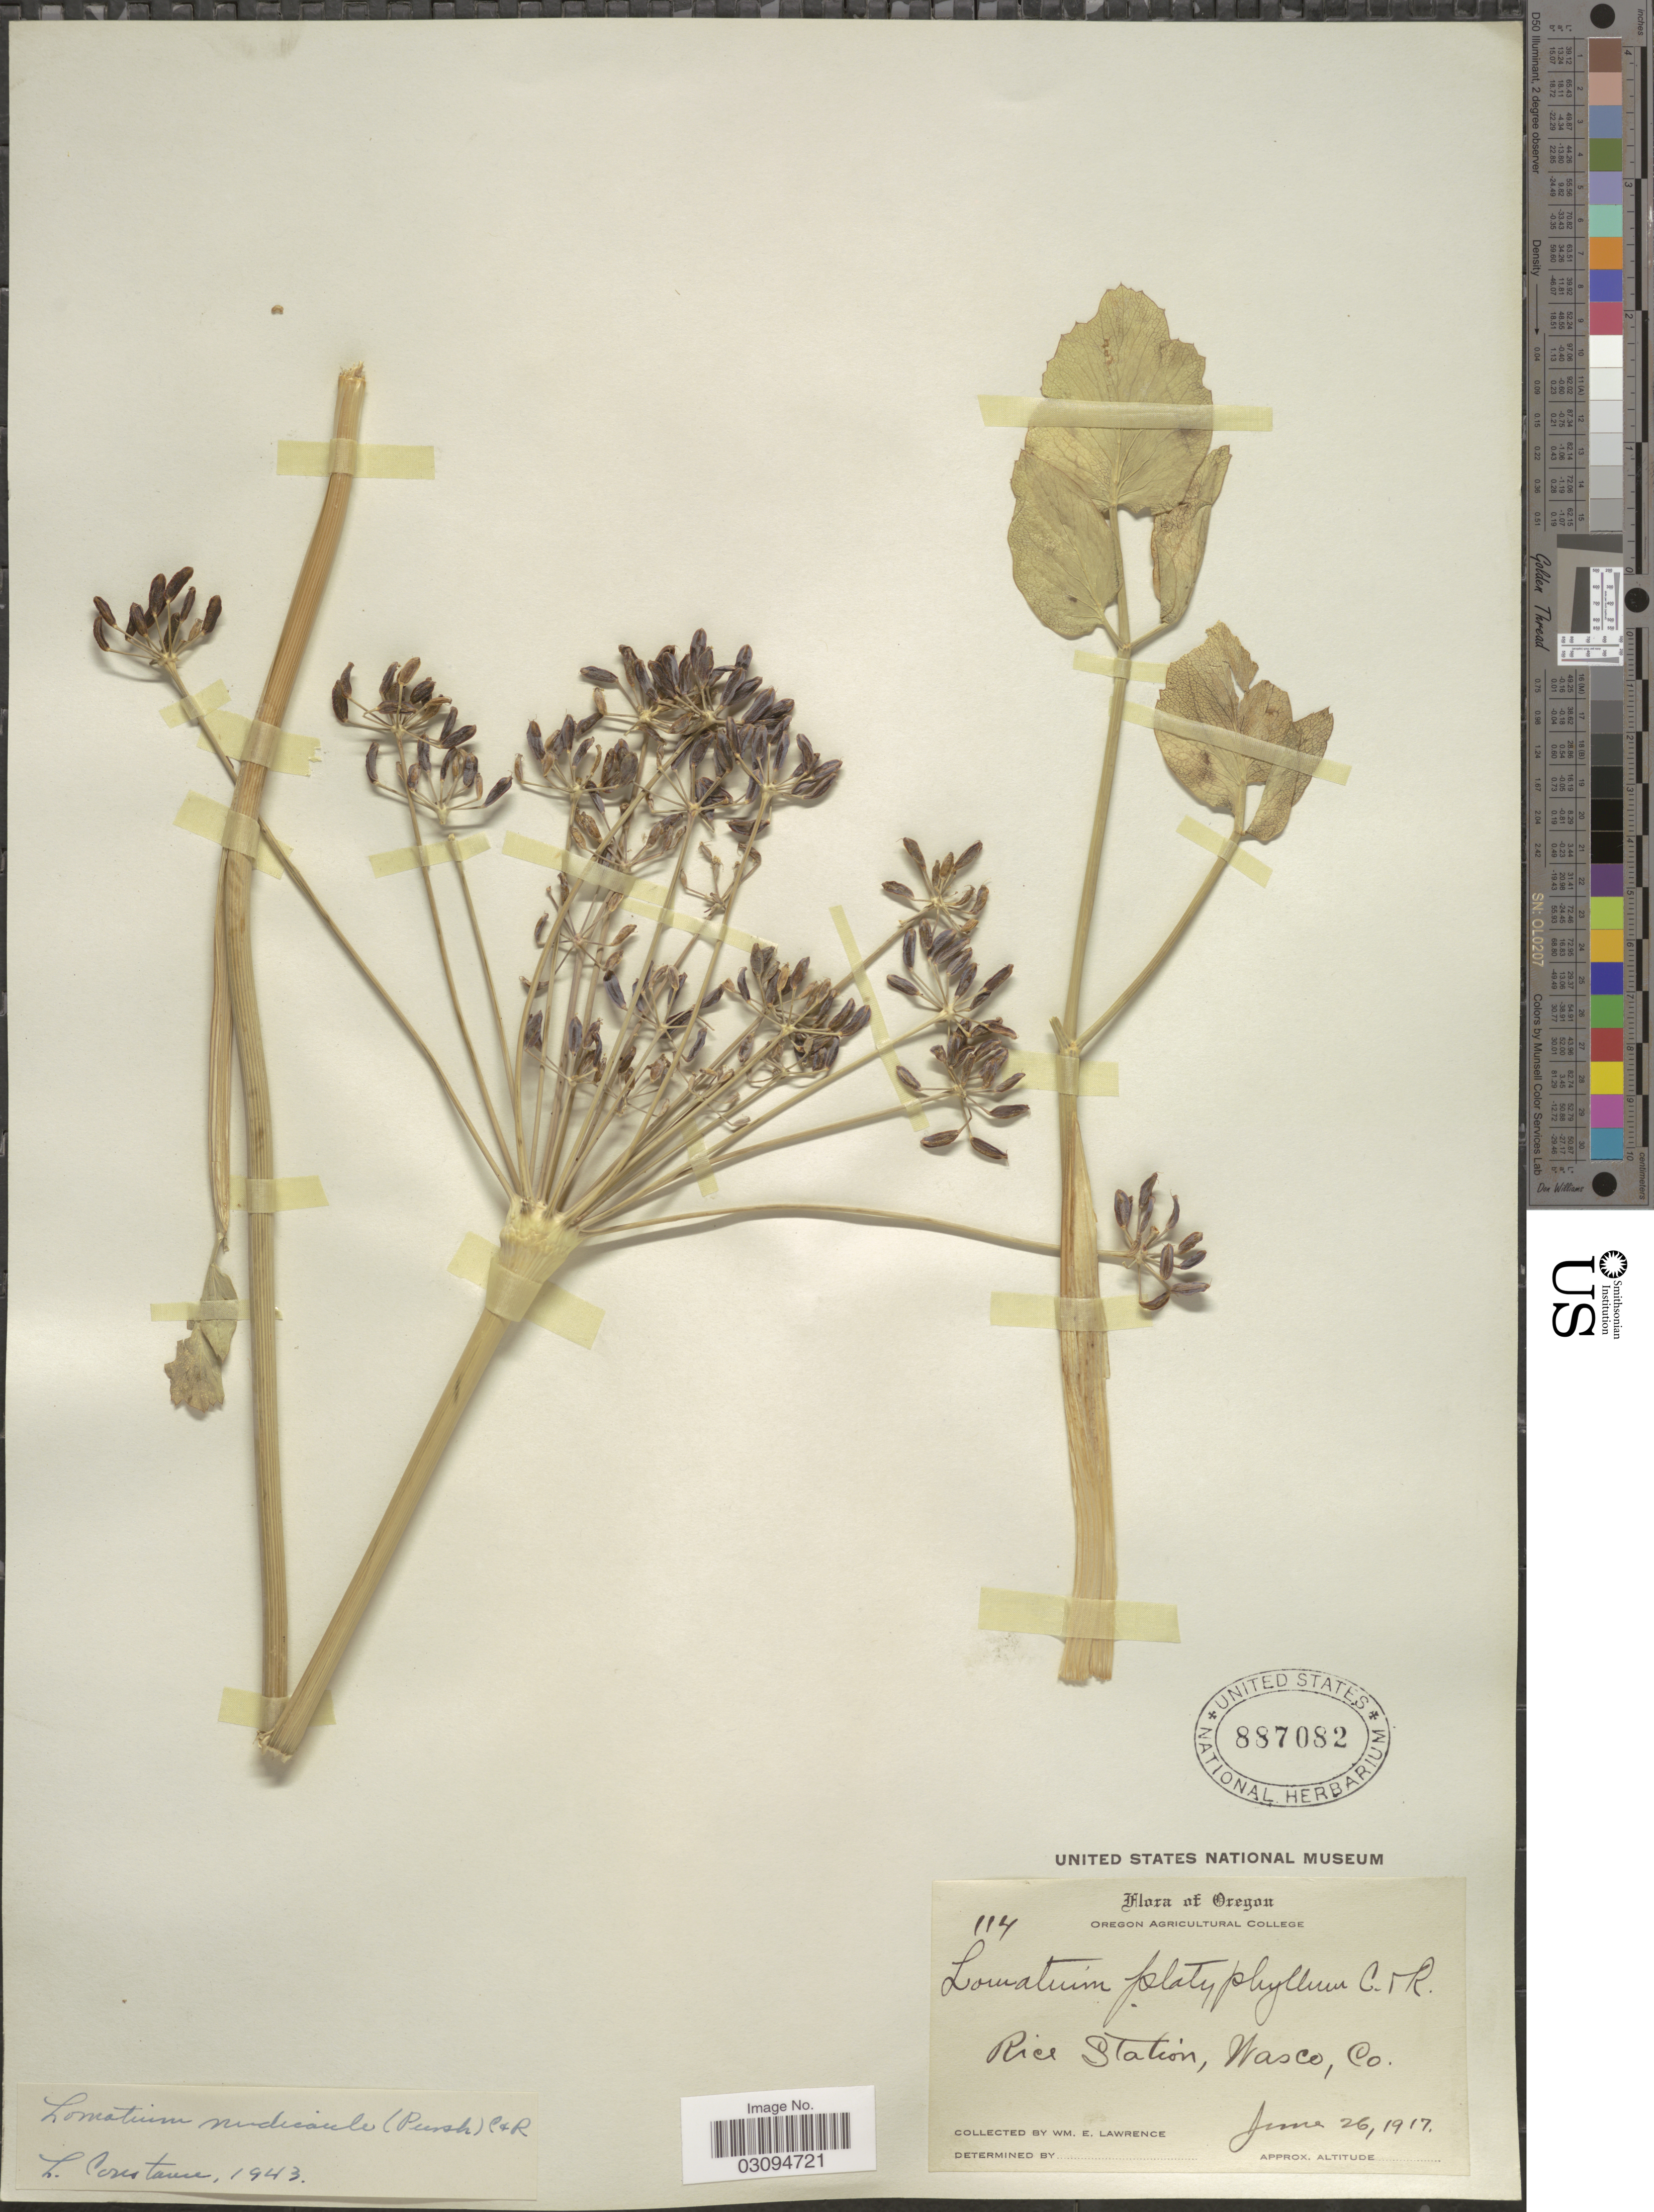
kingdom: Plantae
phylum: Tracheophyta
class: Magnoliopsida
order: Apiales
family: Apiaceae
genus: Lomatium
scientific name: Lomatium nudicaule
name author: (Pursh) J.M. Coult. & Rose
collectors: W. Lawrence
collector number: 114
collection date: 1917-06-26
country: United States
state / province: Oregon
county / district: Wasco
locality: Rice Station, Wasco Co.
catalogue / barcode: US 887082